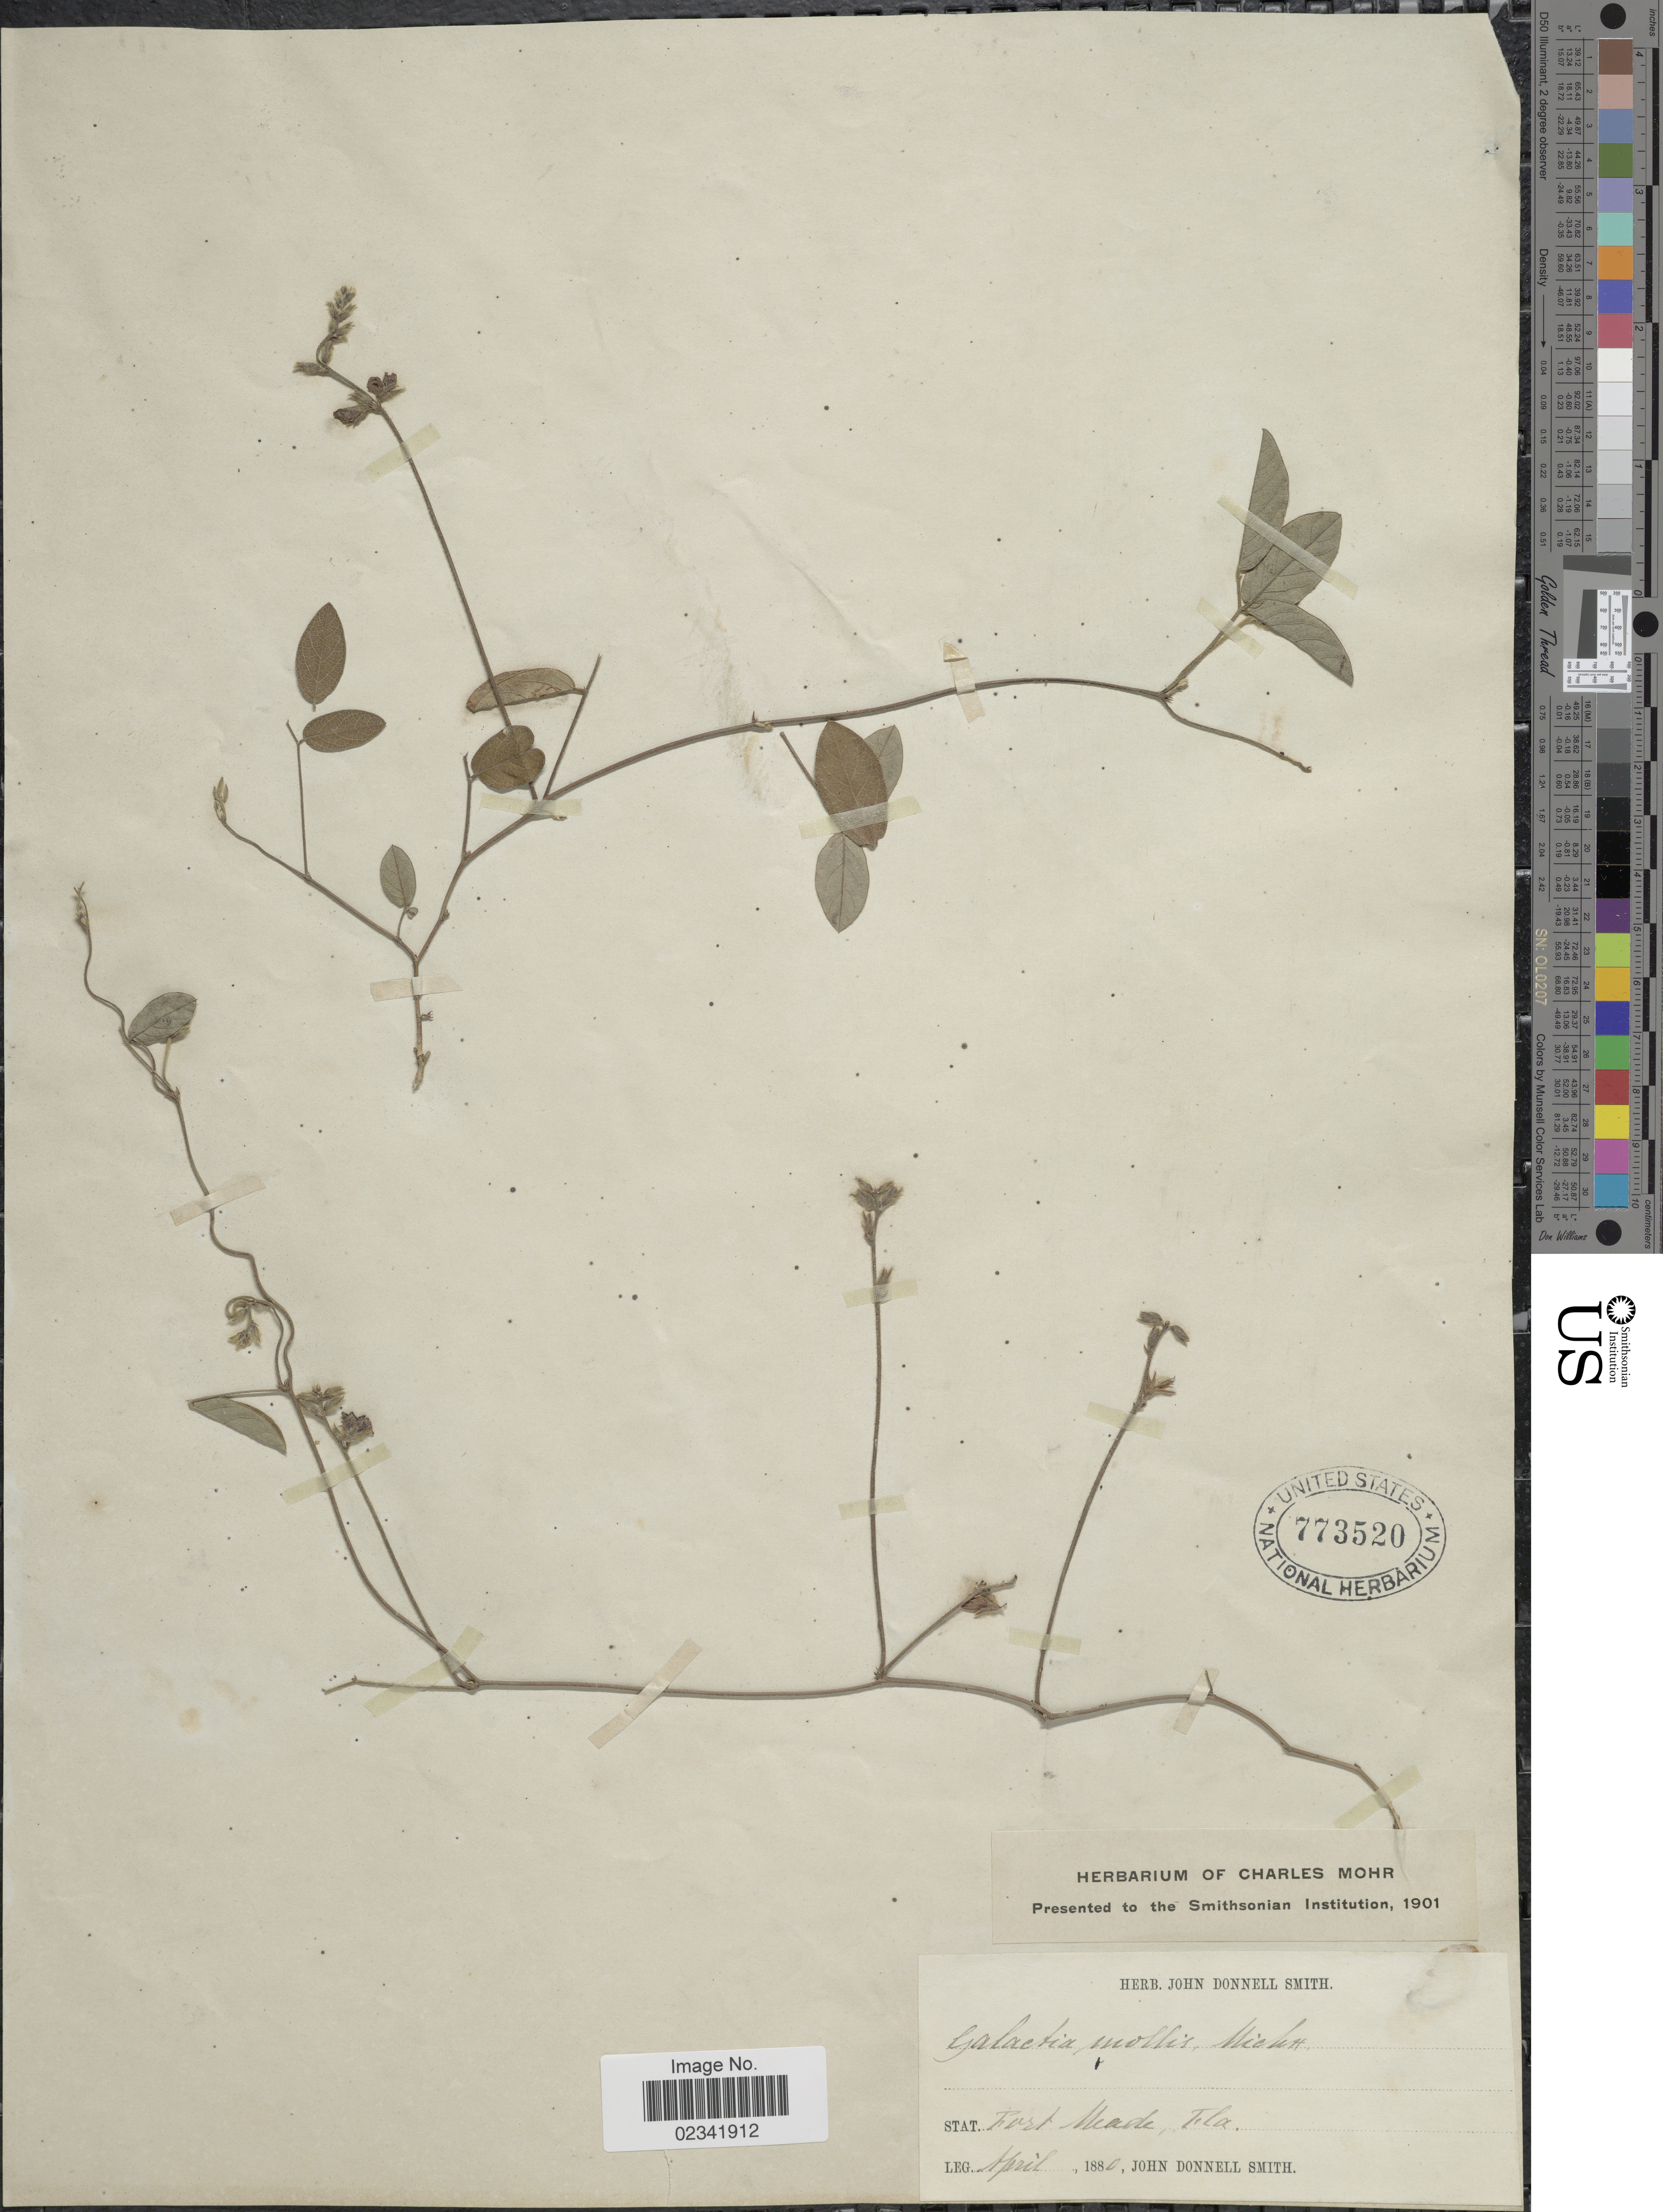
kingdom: Plantae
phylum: Tracheophyta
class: Magnoliopsida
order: Fabales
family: Fabaceae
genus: Galactia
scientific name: Galactia volubilis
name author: (L.) Britton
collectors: J. Donnell Smith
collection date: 1880-04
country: United States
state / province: Florida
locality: Fort Made, Fla.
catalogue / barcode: US 773520